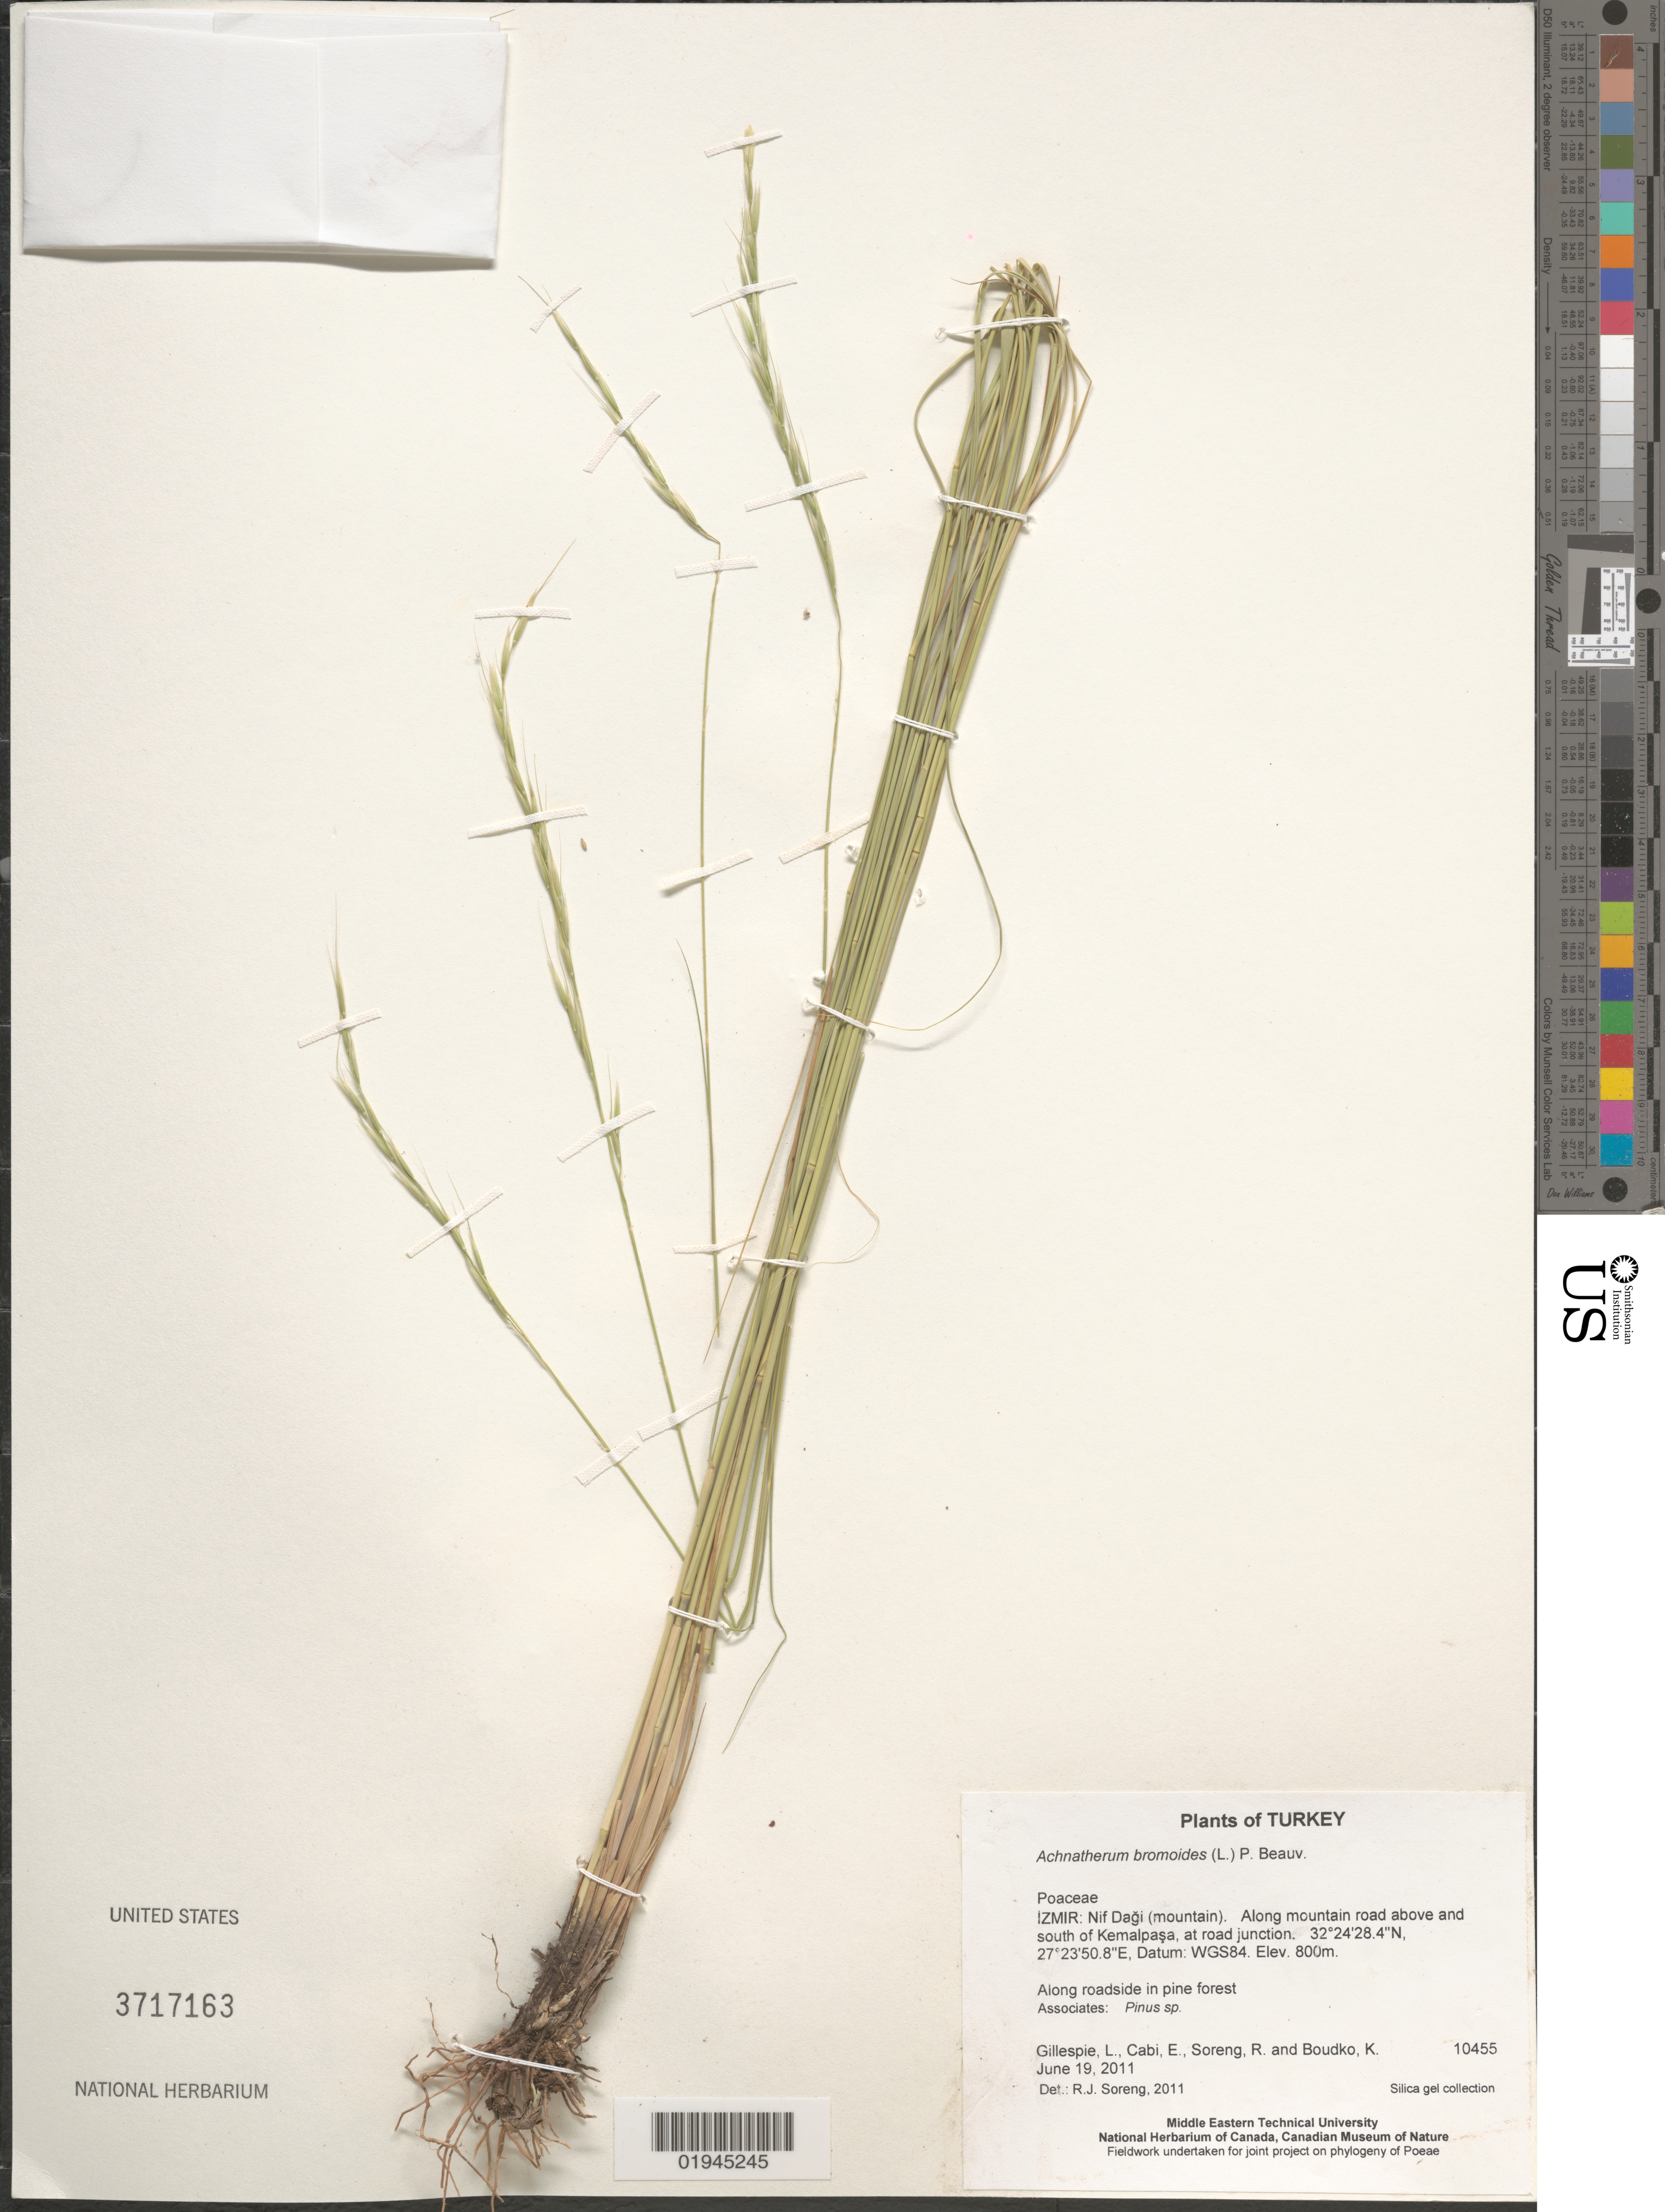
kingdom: Plantae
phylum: Tracheophyta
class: Liliopsida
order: Poales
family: Poaceae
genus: Achnatherum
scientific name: Achnatherum bromoides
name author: (L.) P. Beauv.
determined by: Soreng, Robert J., Research Associate (BOT), Smithsonian Institution - National Museum of Natural History (UNITED STATES)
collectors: L. J. Gillespie, E. Cabi, R. J. Soreng & K. Boudko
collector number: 10455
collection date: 2011-06-19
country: Turkey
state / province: Izmir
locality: Nif Dagi (mountain). Along mountain road above and south of Kemalpasa, at road junction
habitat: Along roadside in pine forest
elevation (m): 800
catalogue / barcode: US 3717163